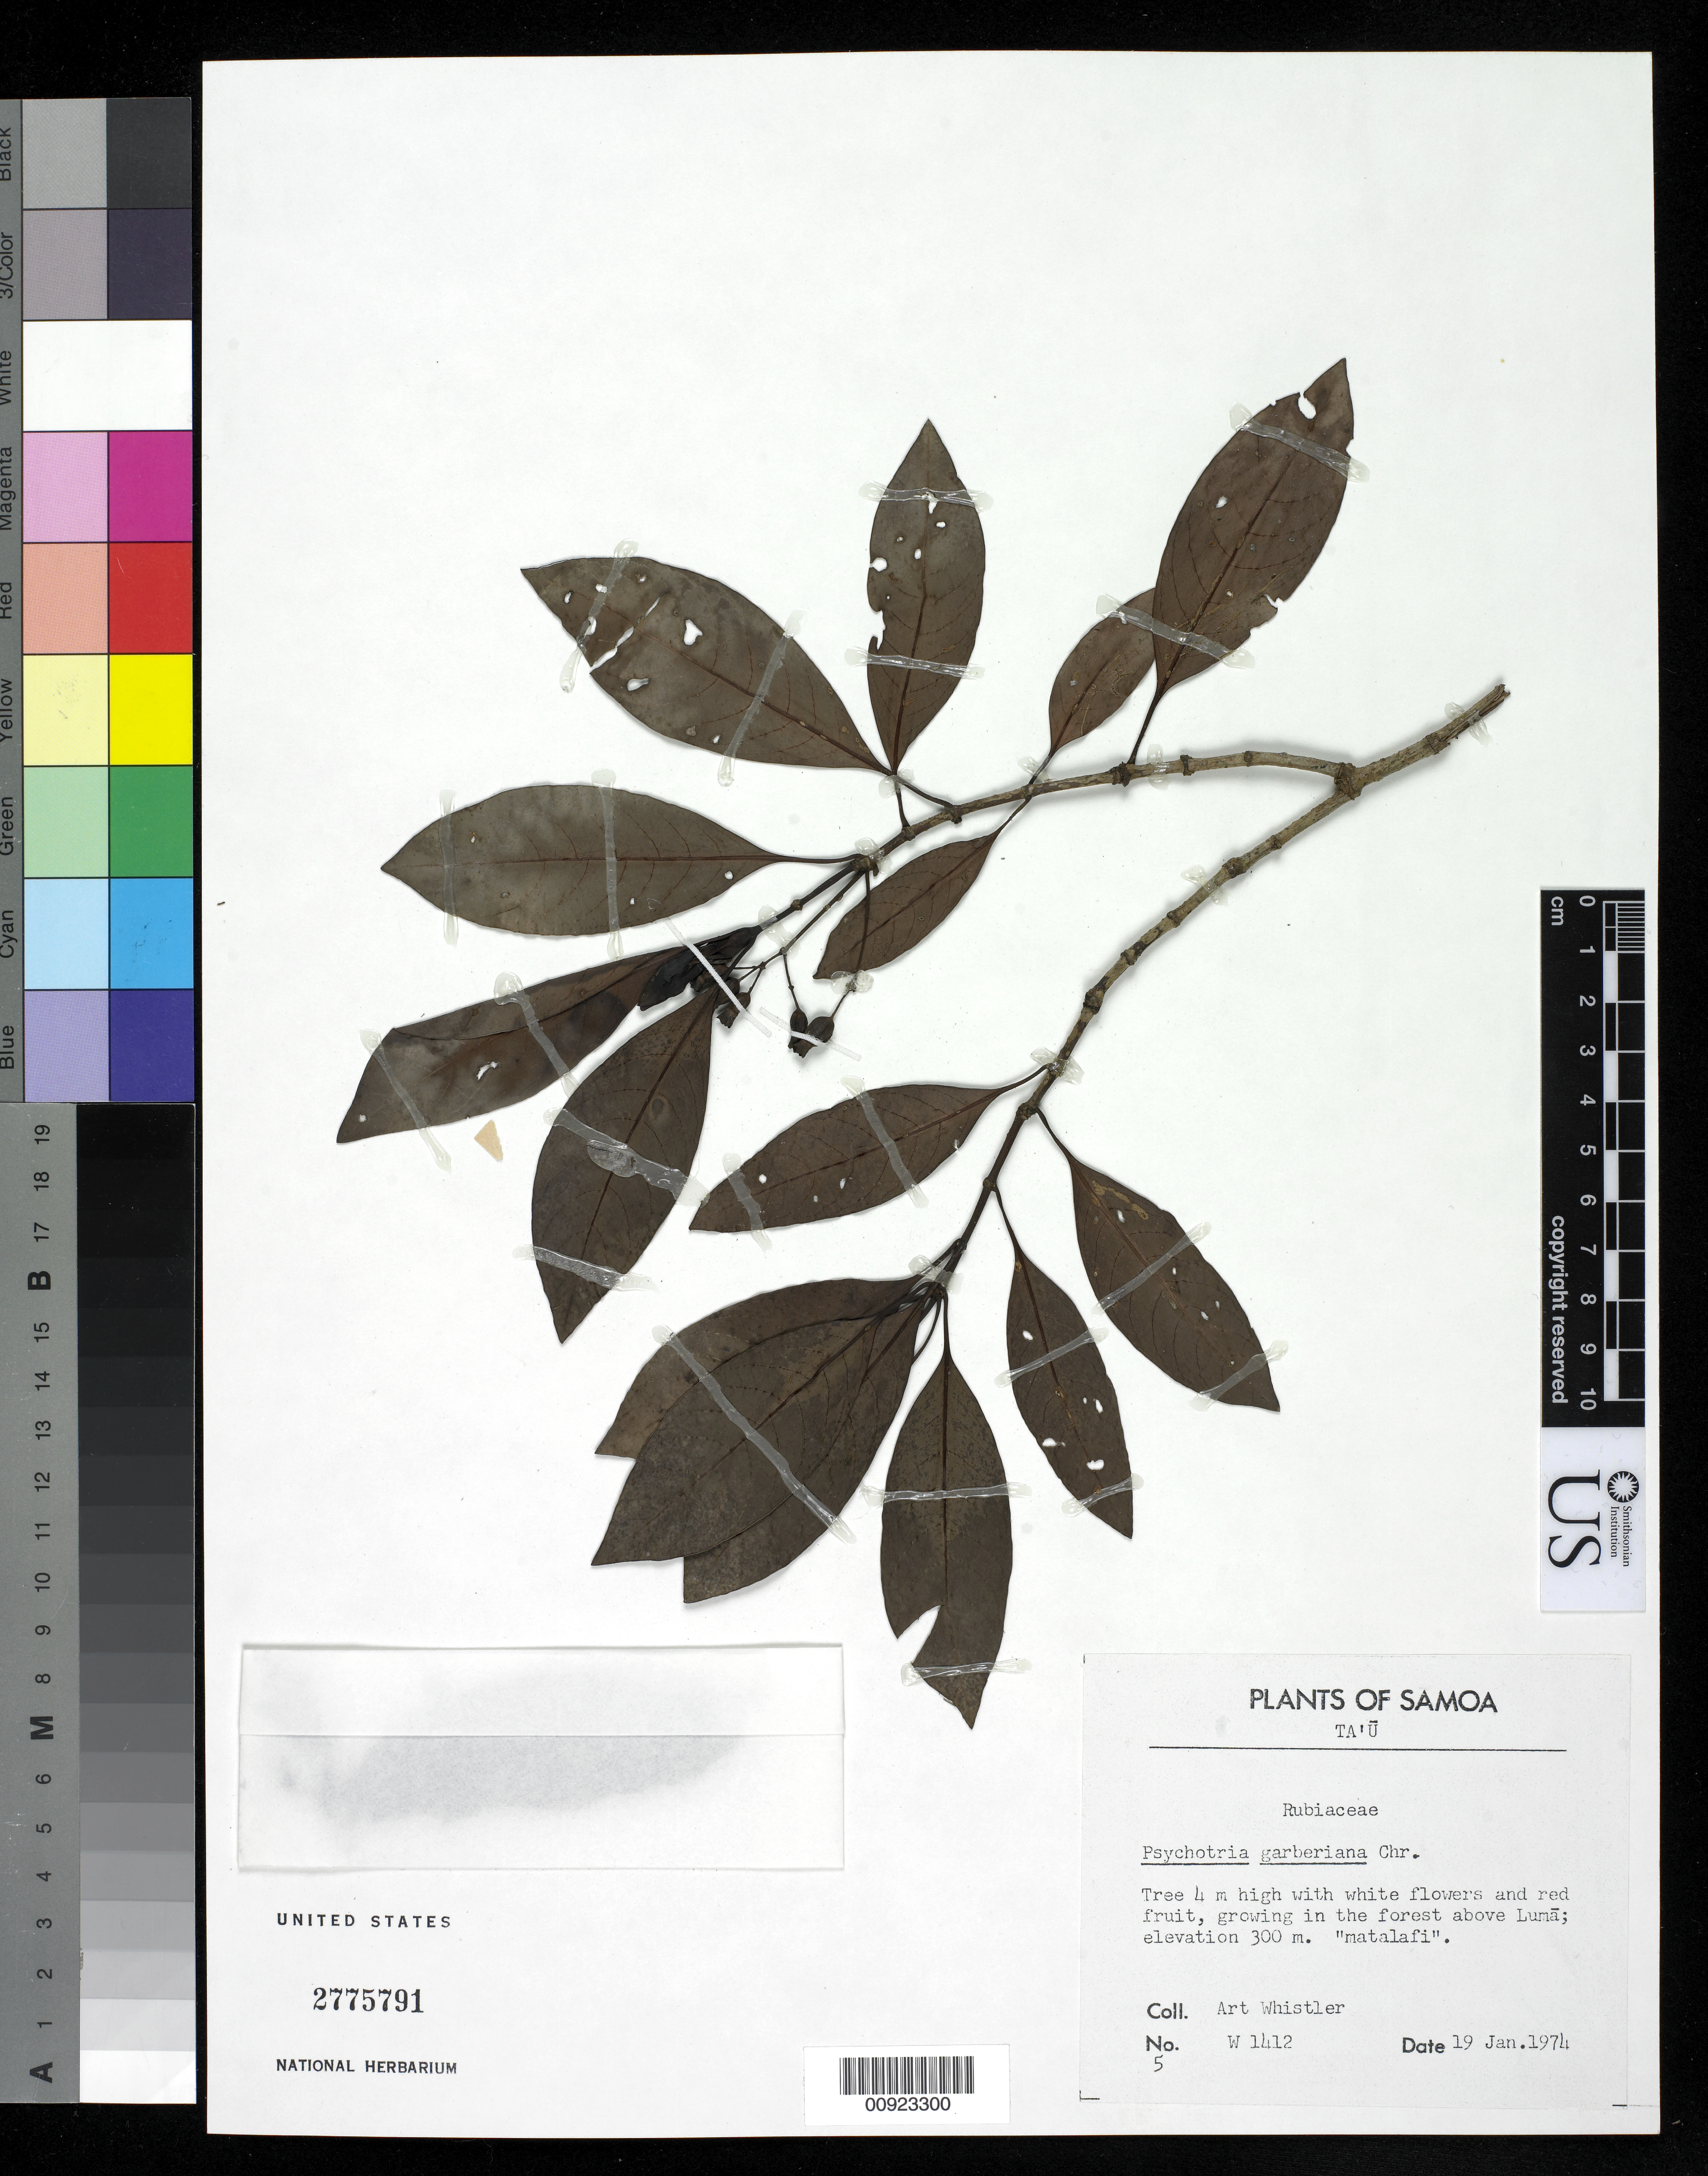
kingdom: Plantae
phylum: Tracheophyta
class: Magnoliopsida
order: Gentianales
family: Rubiaceae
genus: Psychotria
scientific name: Psychotria garberiana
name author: Christoph.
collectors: A. Whistler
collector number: W 1412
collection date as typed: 19 Jan 1974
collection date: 1974-01-19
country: American Samoa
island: Ta'u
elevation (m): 300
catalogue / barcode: US 2775791